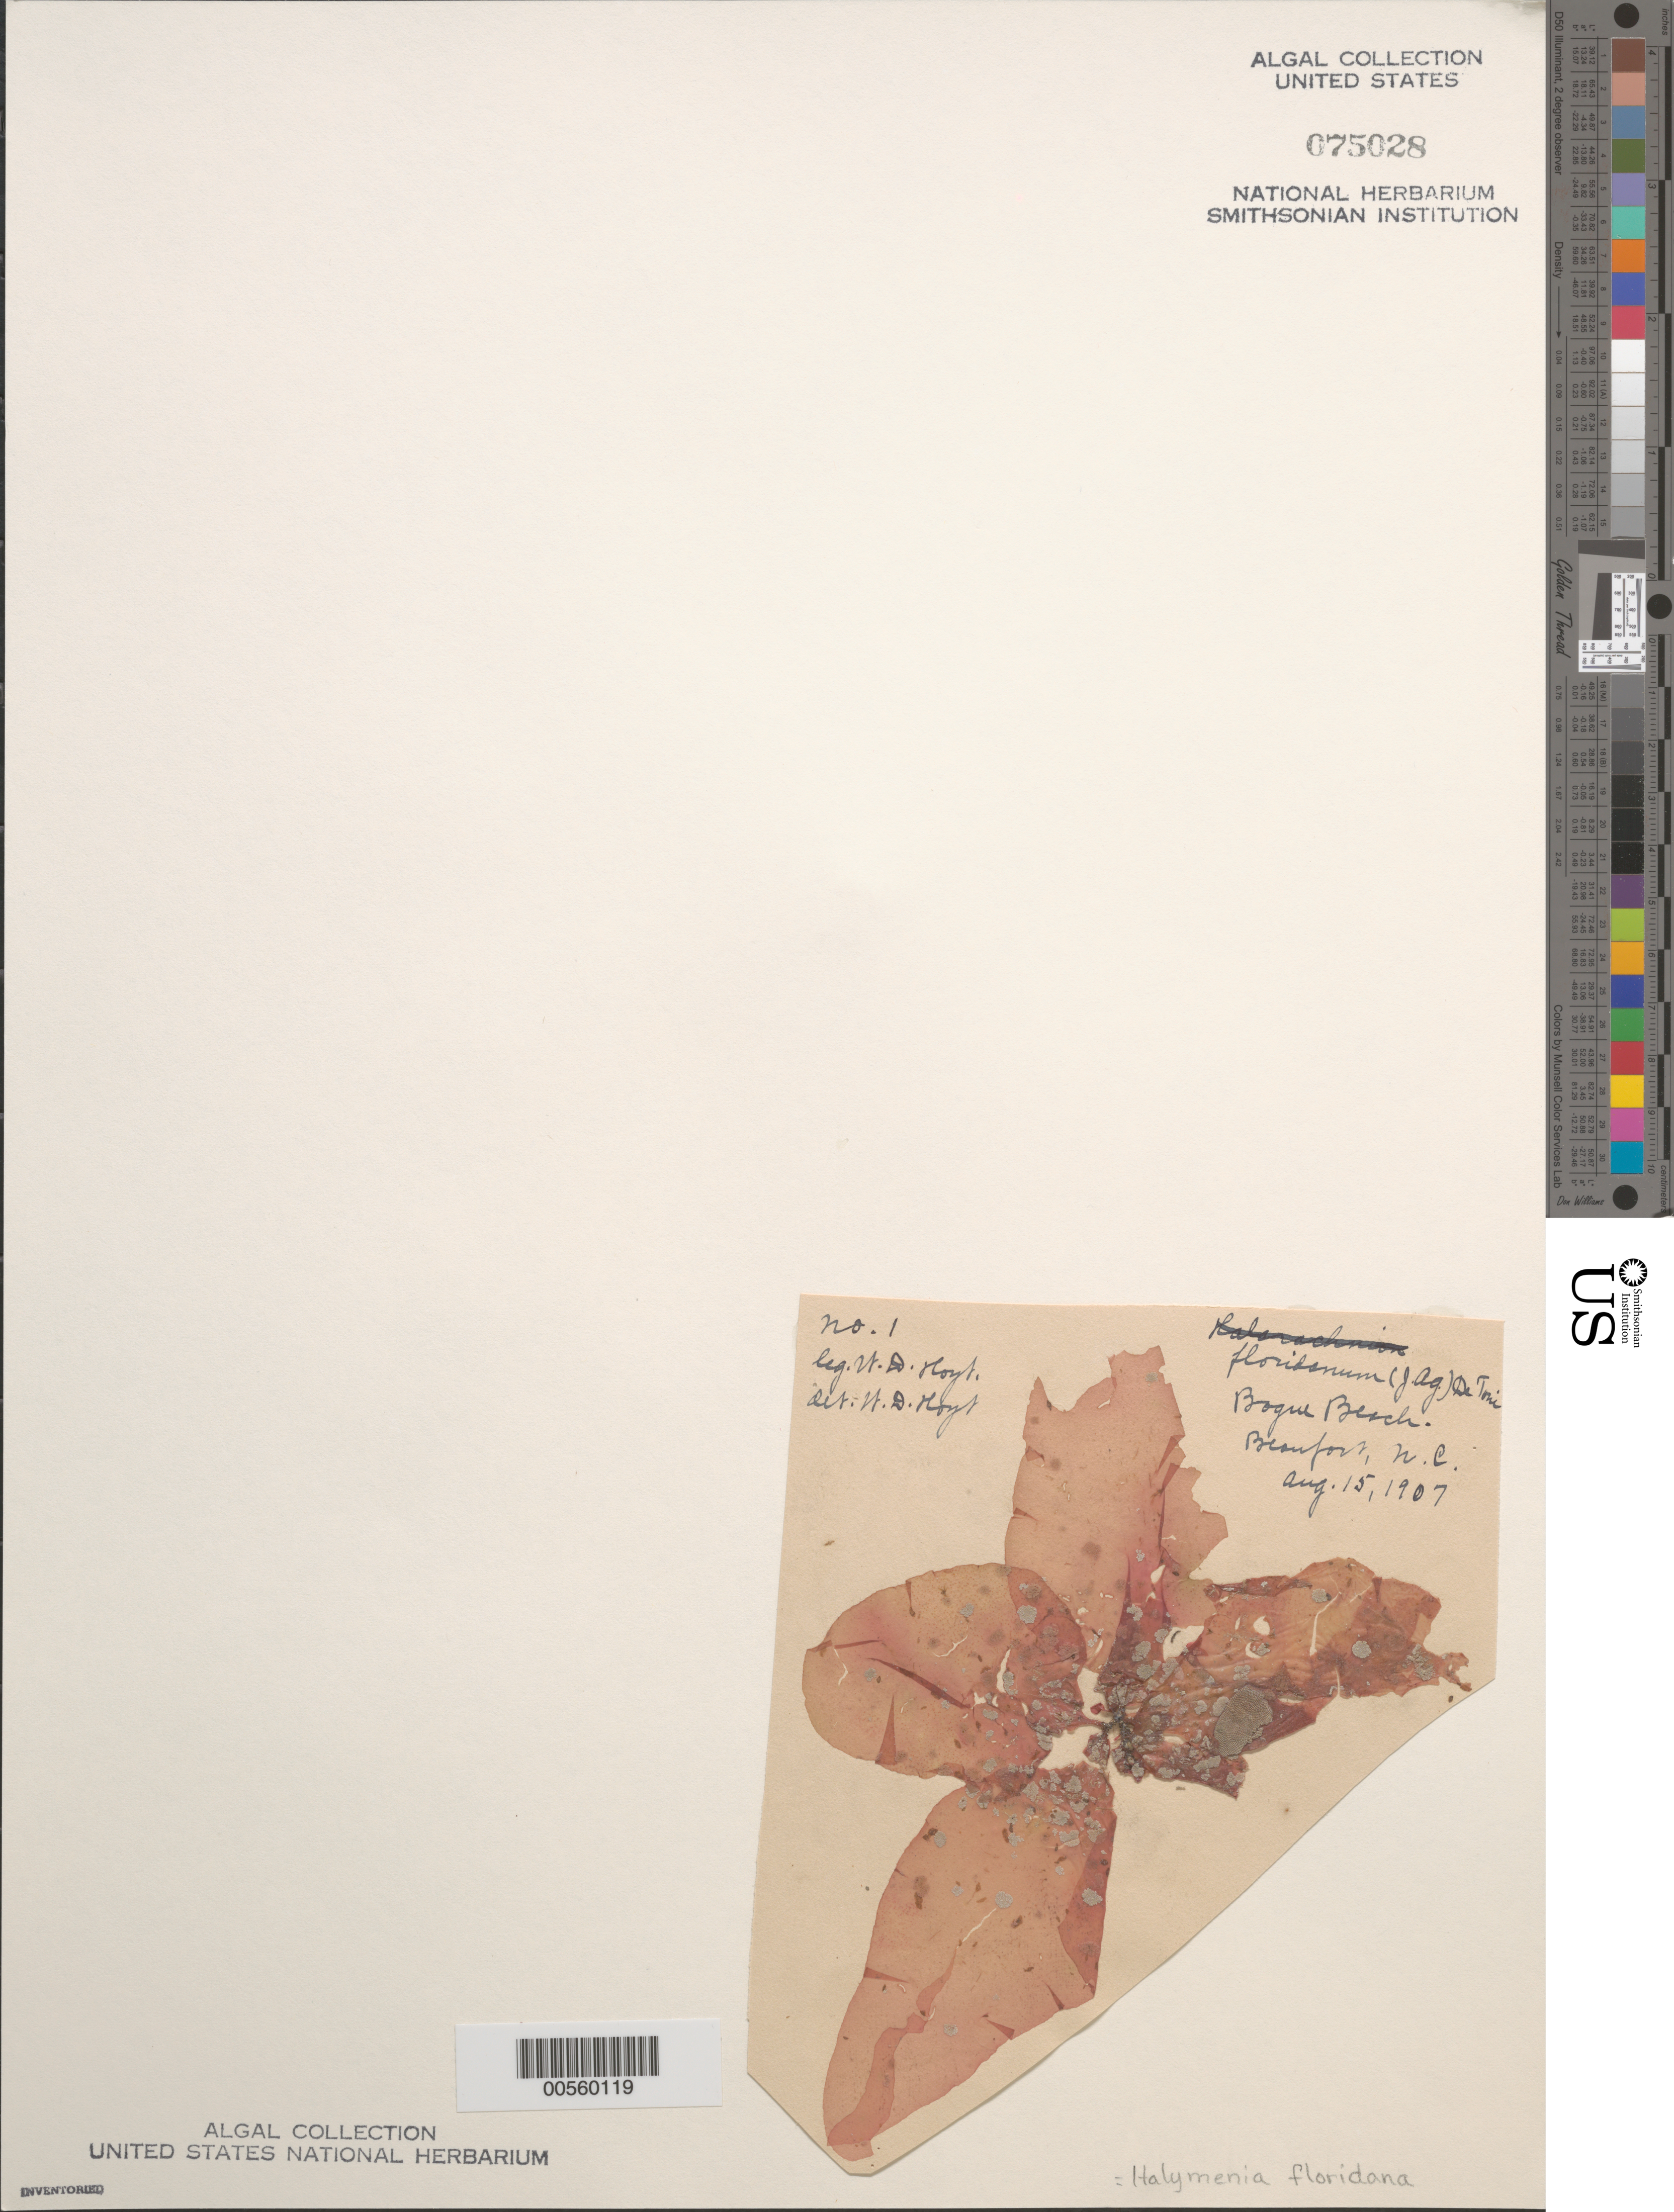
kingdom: Plantae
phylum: Rhodophyta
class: Florideophyceae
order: Halymeniales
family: Halymeniaceae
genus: Halymenia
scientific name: Halymenia floridana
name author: J. Agardh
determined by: Hoyt, W. D.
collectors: W. D. Hoyt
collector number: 1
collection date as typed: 15 Aug 1907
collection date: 1907-08-15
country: United States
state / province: North Carolina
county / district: Carteret County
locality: Beaufort, Bogue Beach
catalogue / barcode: US 75028